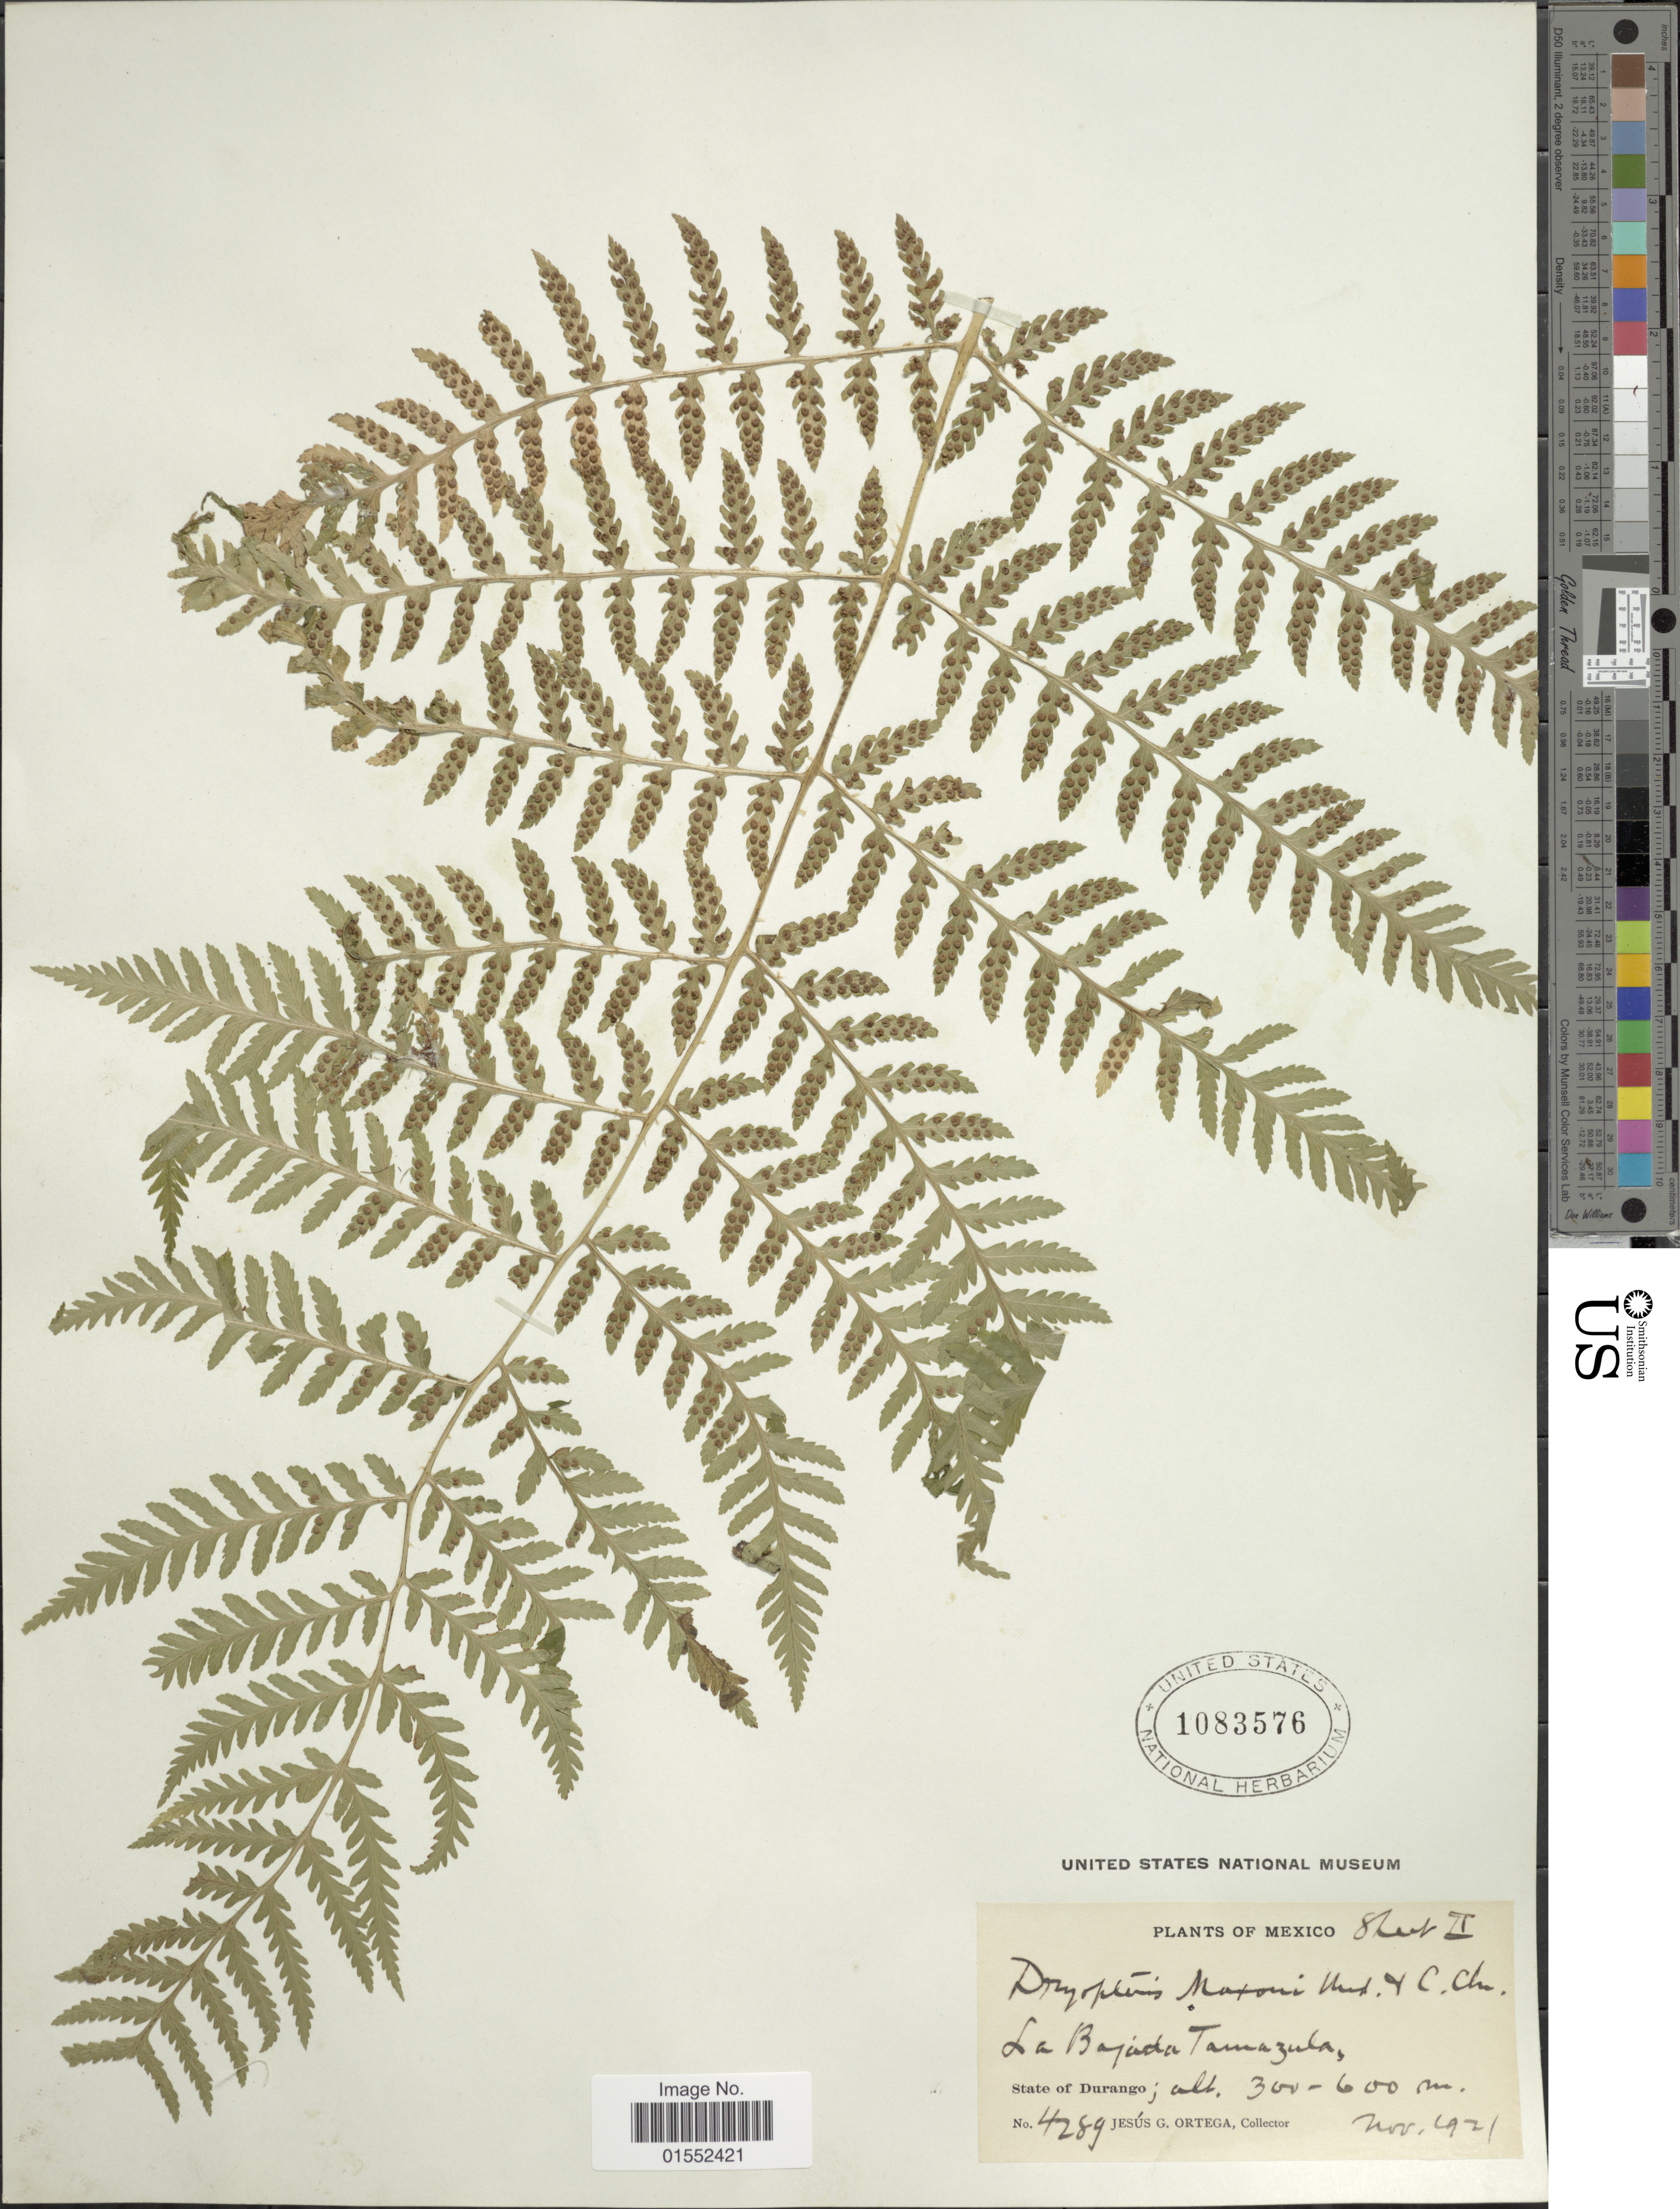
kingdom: Plantae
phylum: Tracheophyta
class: Polypodiopsida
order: Polypodiales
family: Dryopteridaceae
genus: Dryopteris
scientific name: Dryopteris maxonii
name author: Underw. & C. Chr.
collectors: J. Ortega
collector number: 4289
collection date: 1921-11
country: Mexico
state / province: Durango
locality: Mexico. State of Durango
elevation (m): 300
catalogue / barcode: US 1083576